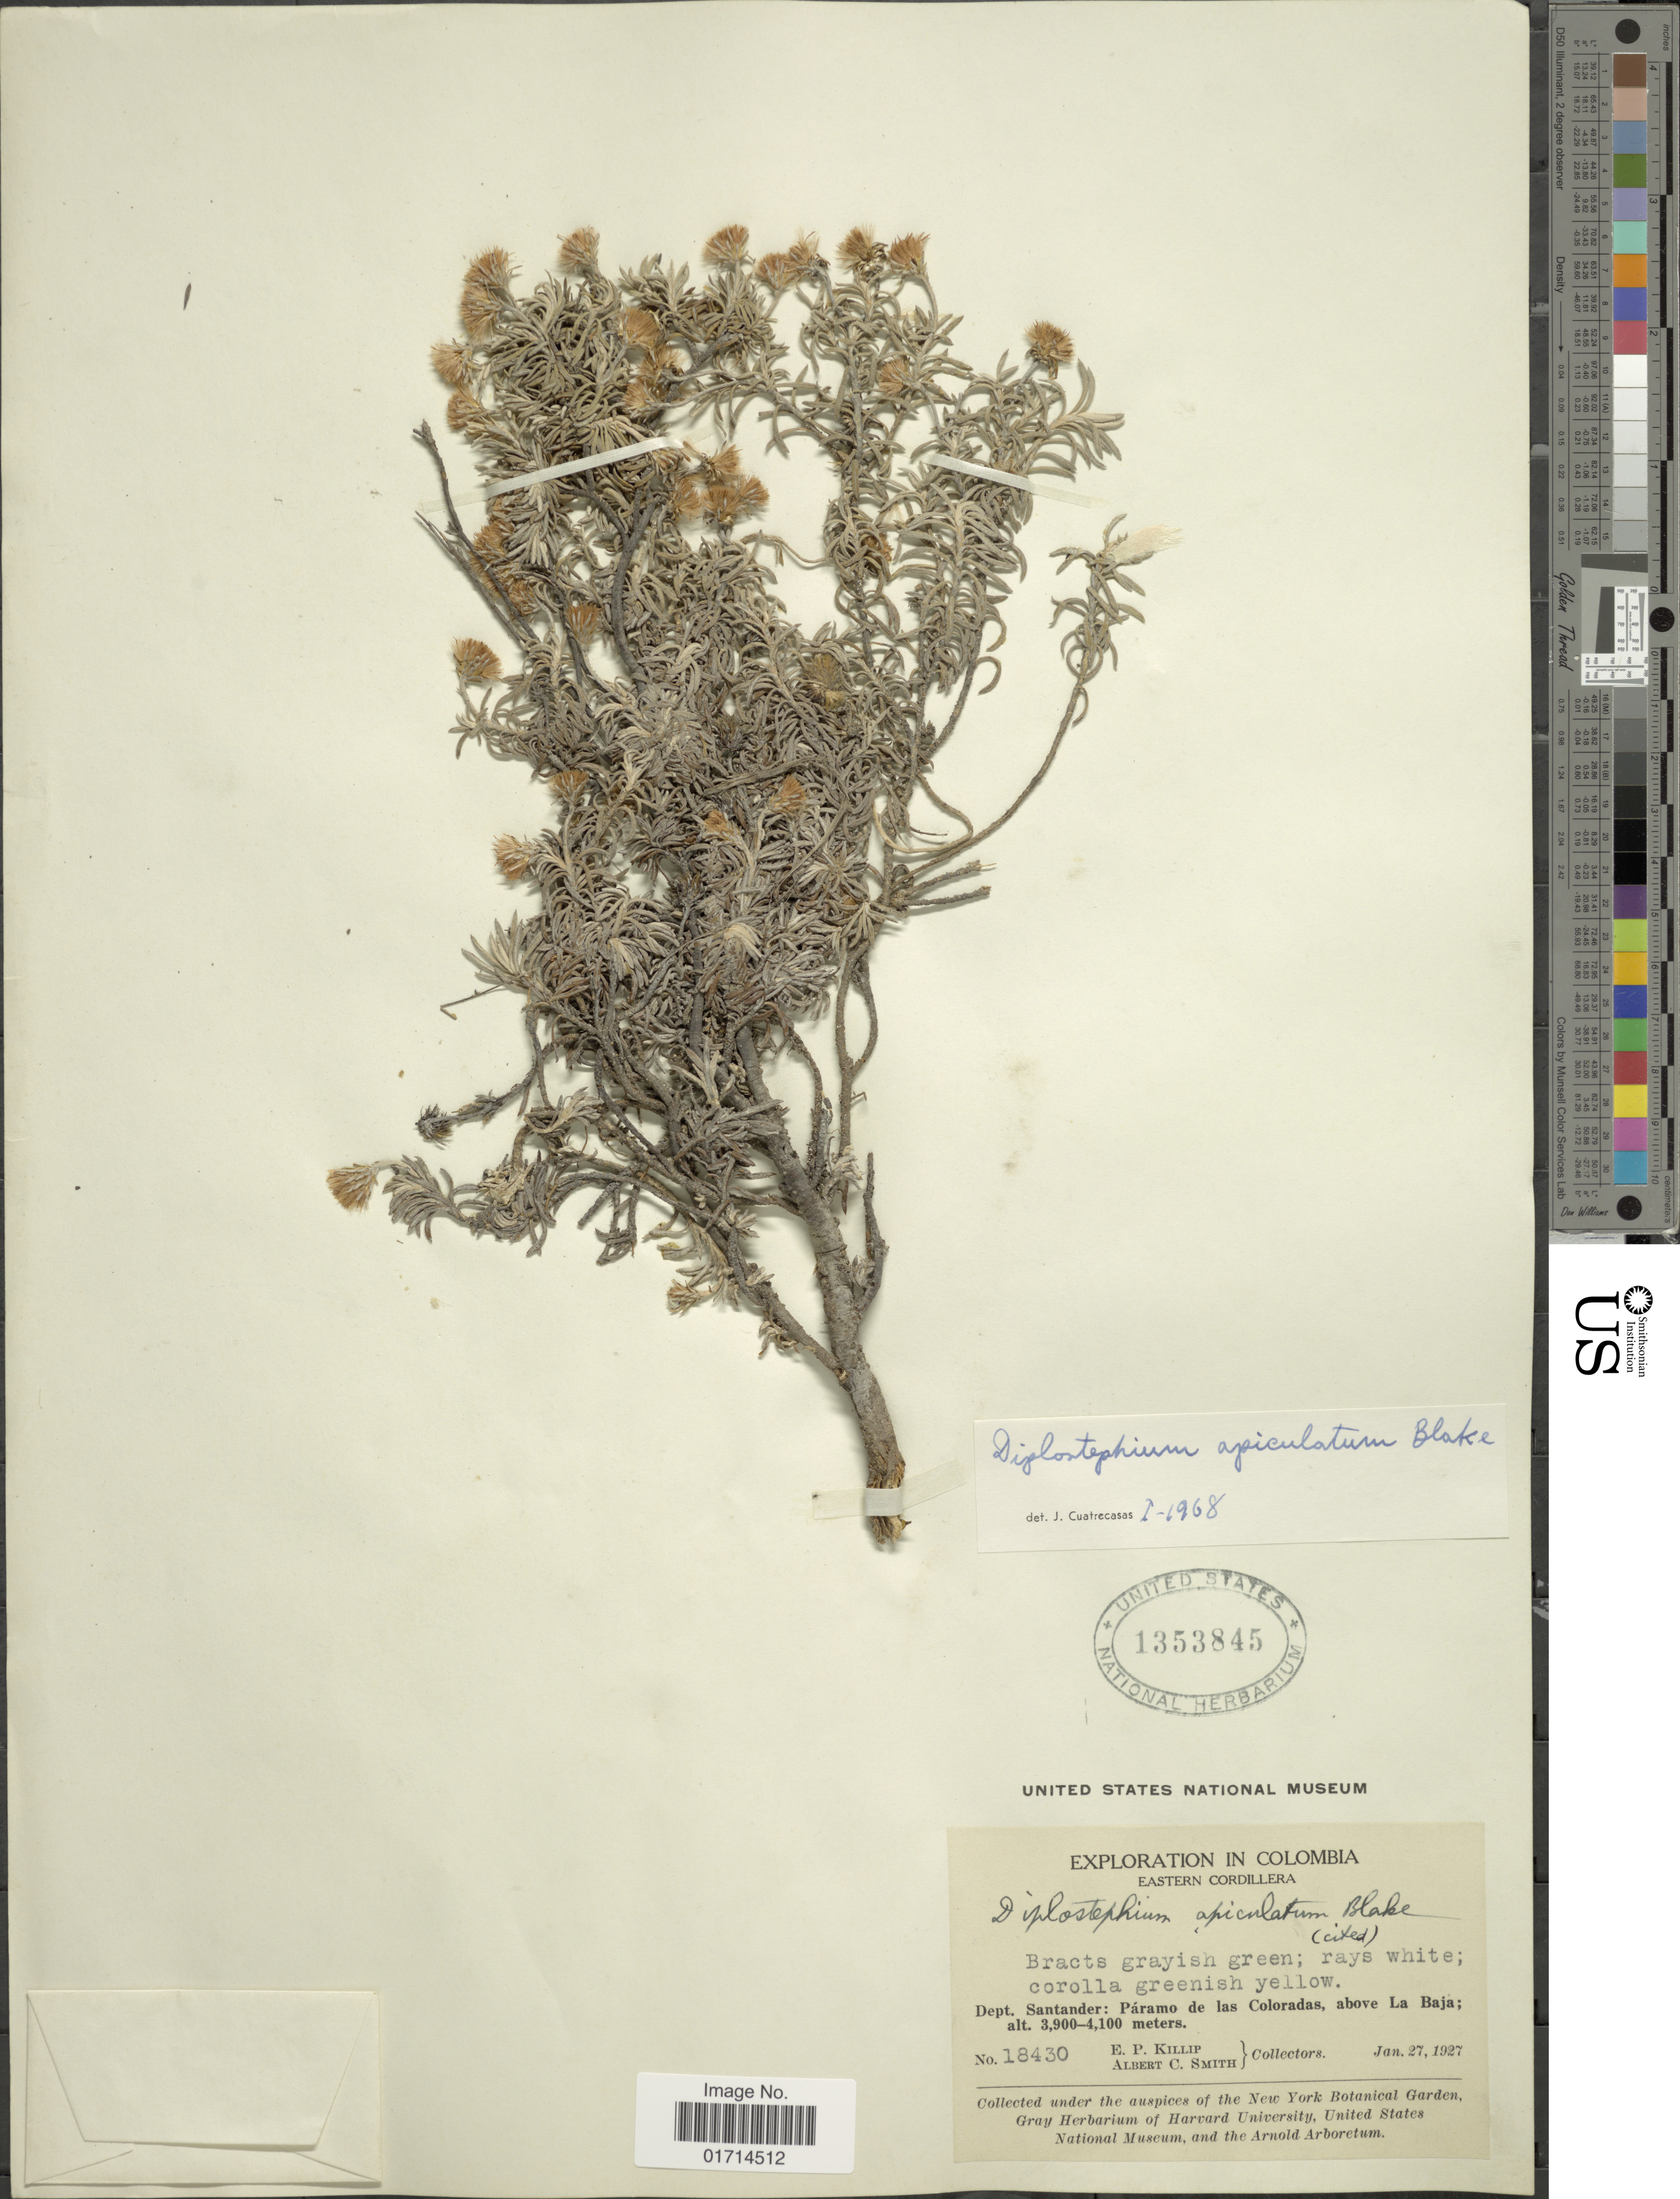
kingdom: Plantae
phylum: Tracheophyta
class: Magnoliopsida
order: Asterales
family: Asteraceae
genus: Diplostephium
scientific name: Diplostephium apiculatum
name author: S.F. Blake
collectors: E. P. Killip & A. C. Smith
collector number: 18430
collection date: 1927-01-27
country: Colombia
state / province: Santander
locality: Eastern Cordillera, Paramo de las Coloradas, above La Baja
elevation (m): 3900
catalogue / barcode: US 1353845